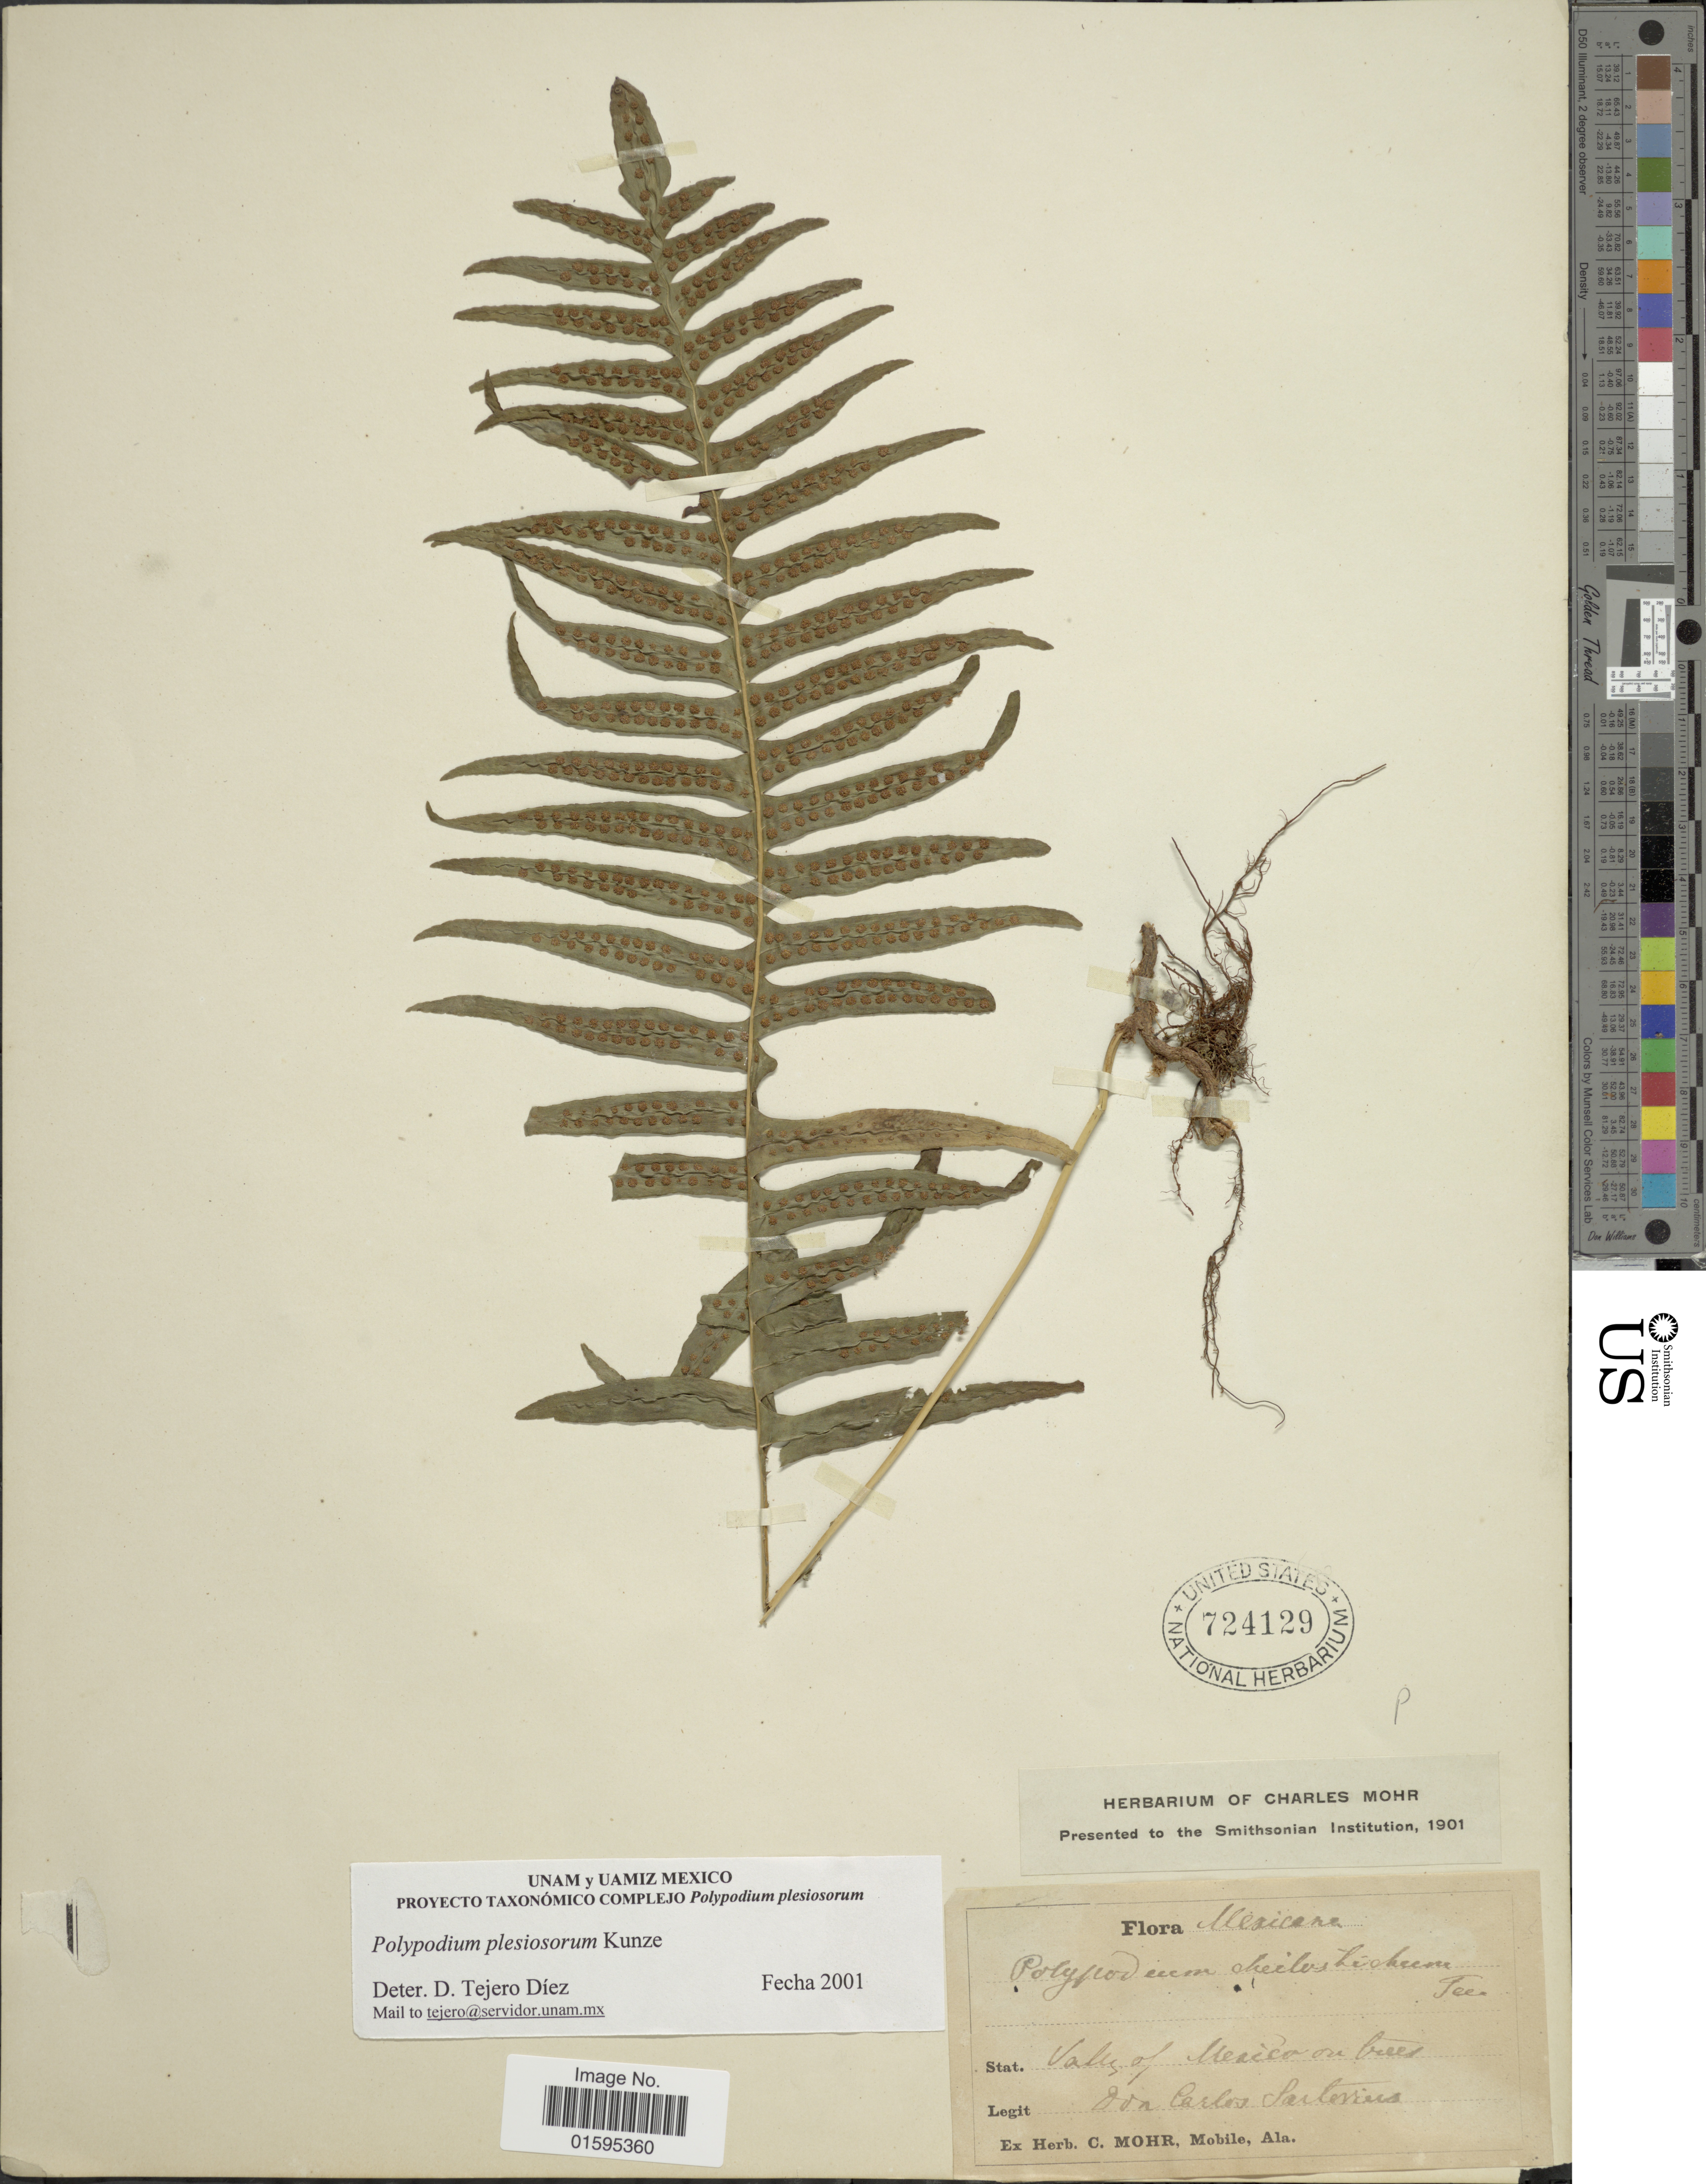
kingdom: Plantae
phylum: Tracheophyta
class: Polypodiopsida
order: Polypodiales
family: Polypodiaceae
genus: Polypodium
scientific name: Polypodium plesiosorum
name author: Kunze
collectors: ex herb. C. Mohr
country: Mexico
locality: Valley of Mexico on trees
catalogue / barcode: US 724129